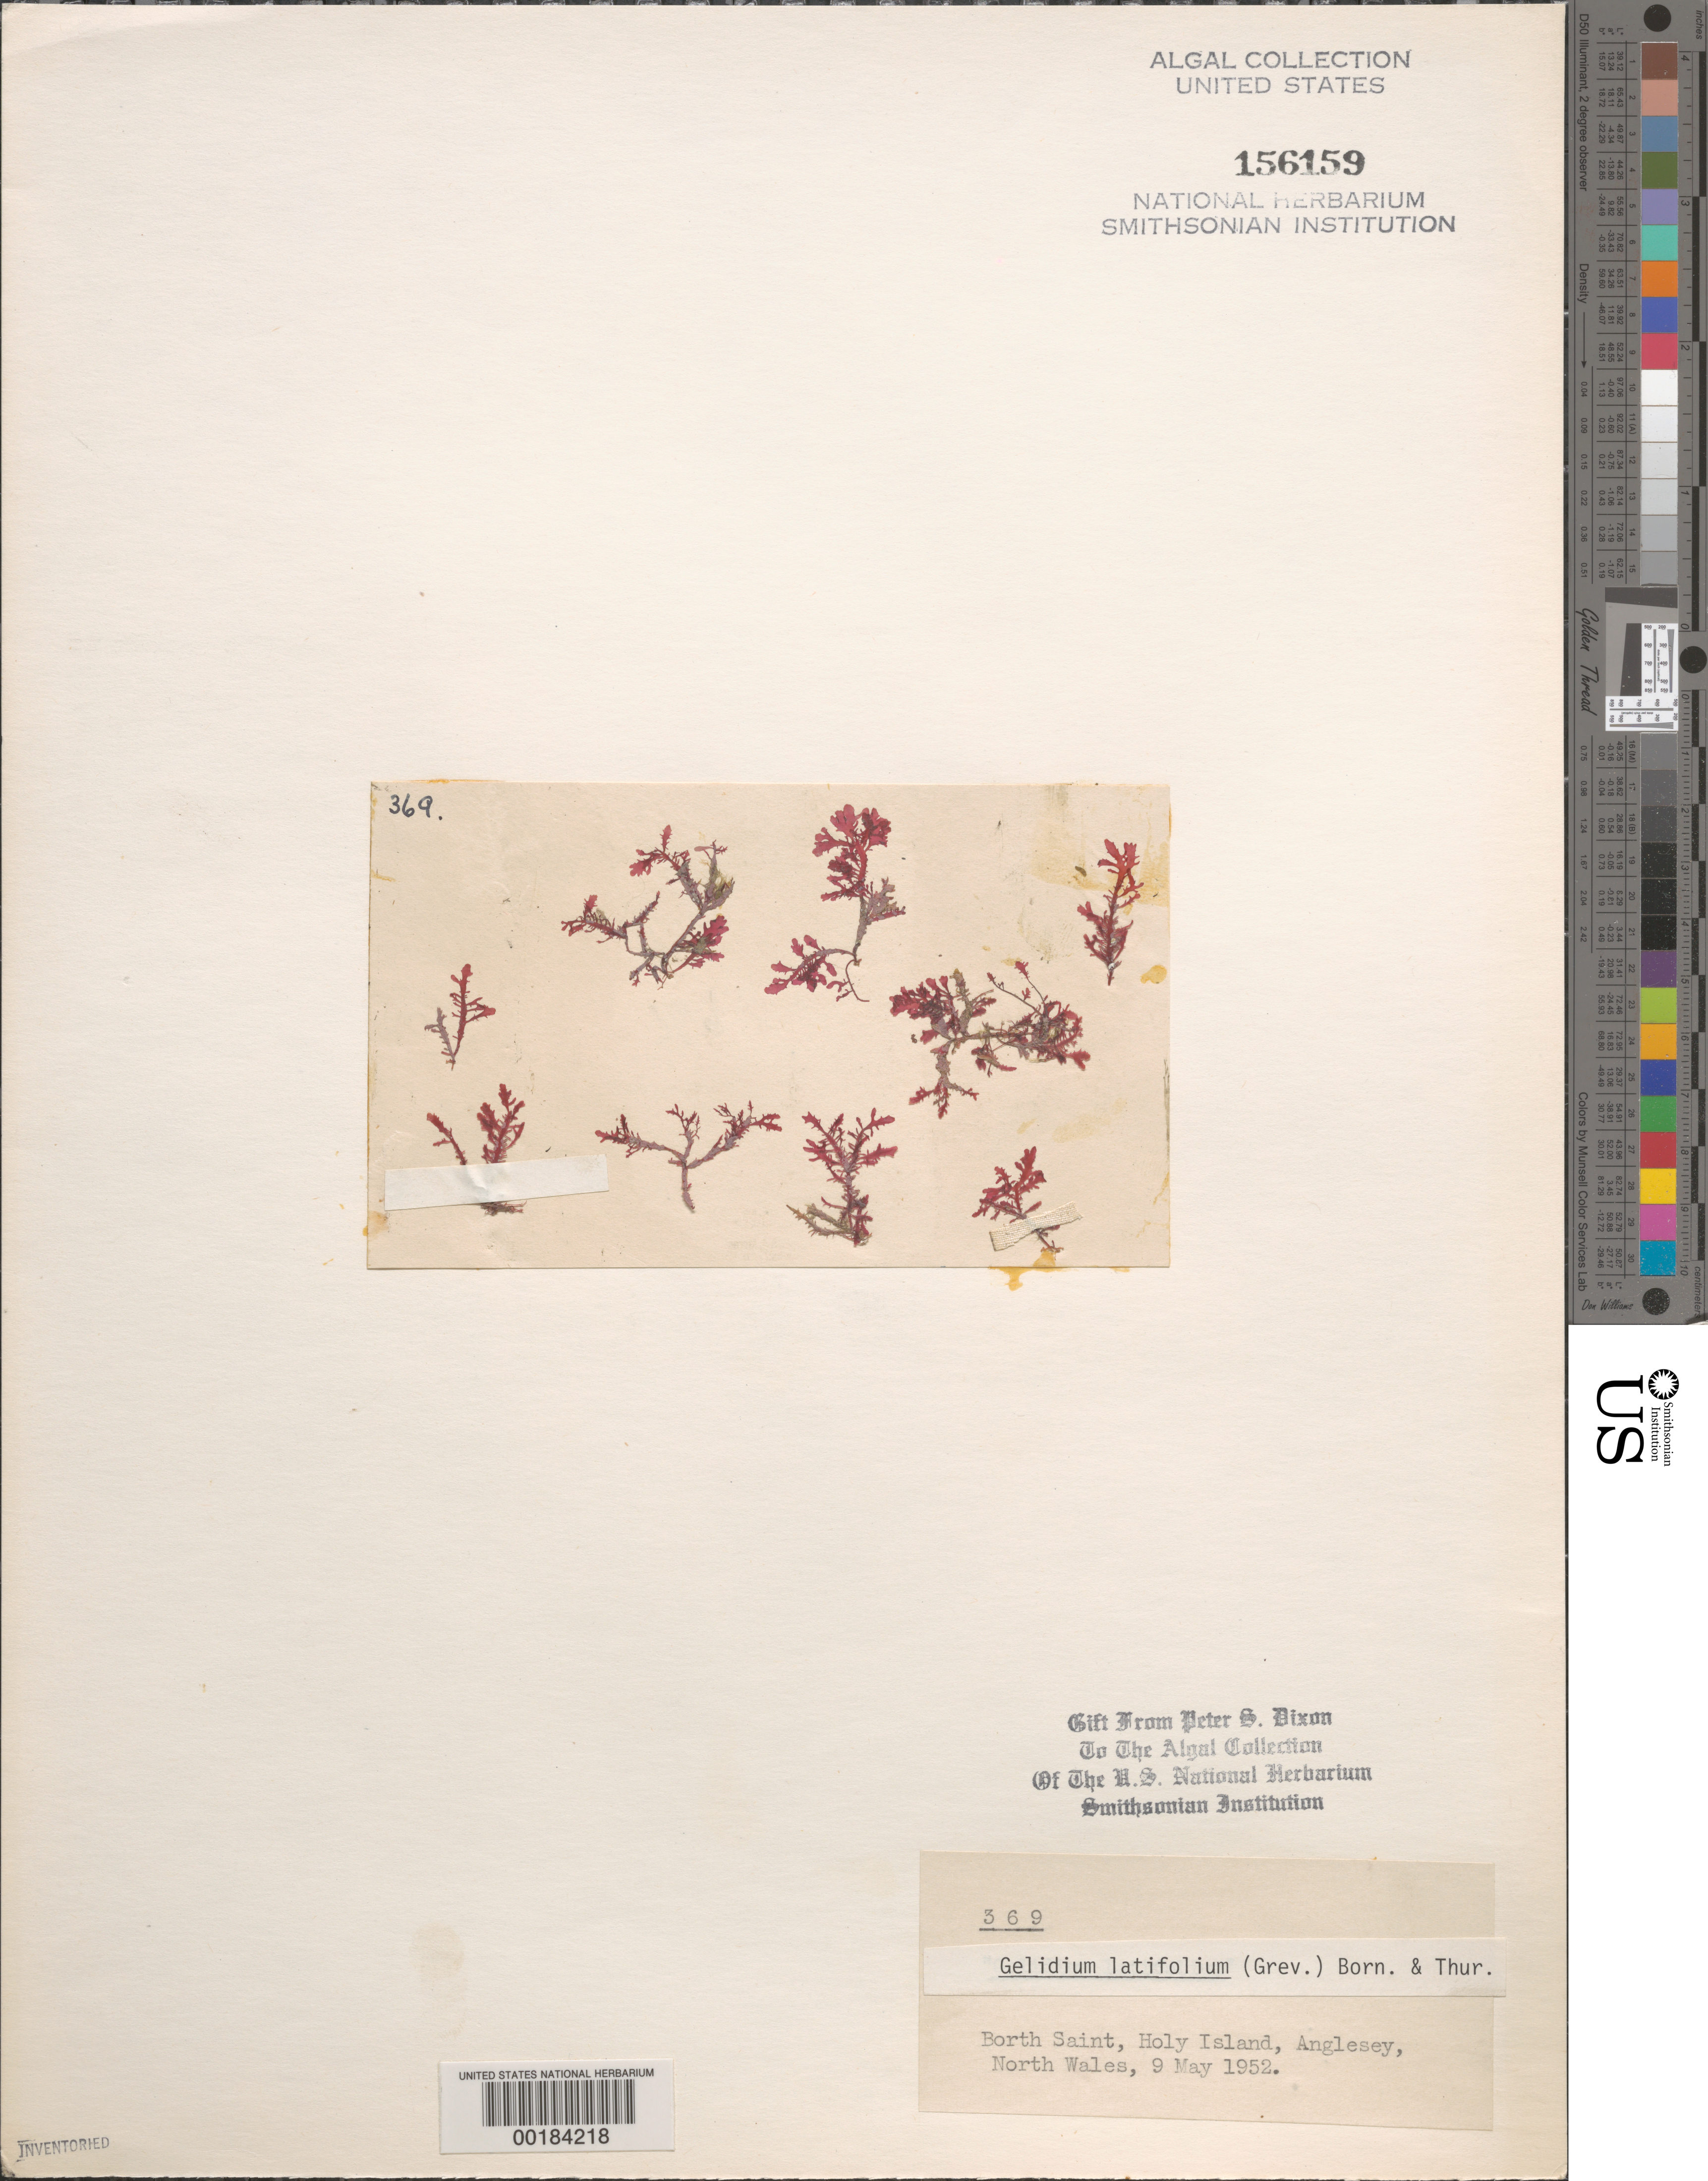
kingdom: Plantae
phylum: Rhodophyta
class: Florideophyceae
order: Gelidiales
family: Gelidiaceae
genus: Gelidium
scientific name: Gelidium spinosum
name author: (S.G. Gmel.) P.C. Silva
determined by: Algae name updating Project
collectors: P. S. Dixon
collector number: PSD 369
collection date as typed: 09 May 1952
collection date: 1952-05-09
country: United Kingdom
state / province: Wales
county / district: Gwynedd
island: Anglesey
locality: Borth Saint, Holy Island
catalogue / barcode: US 156159